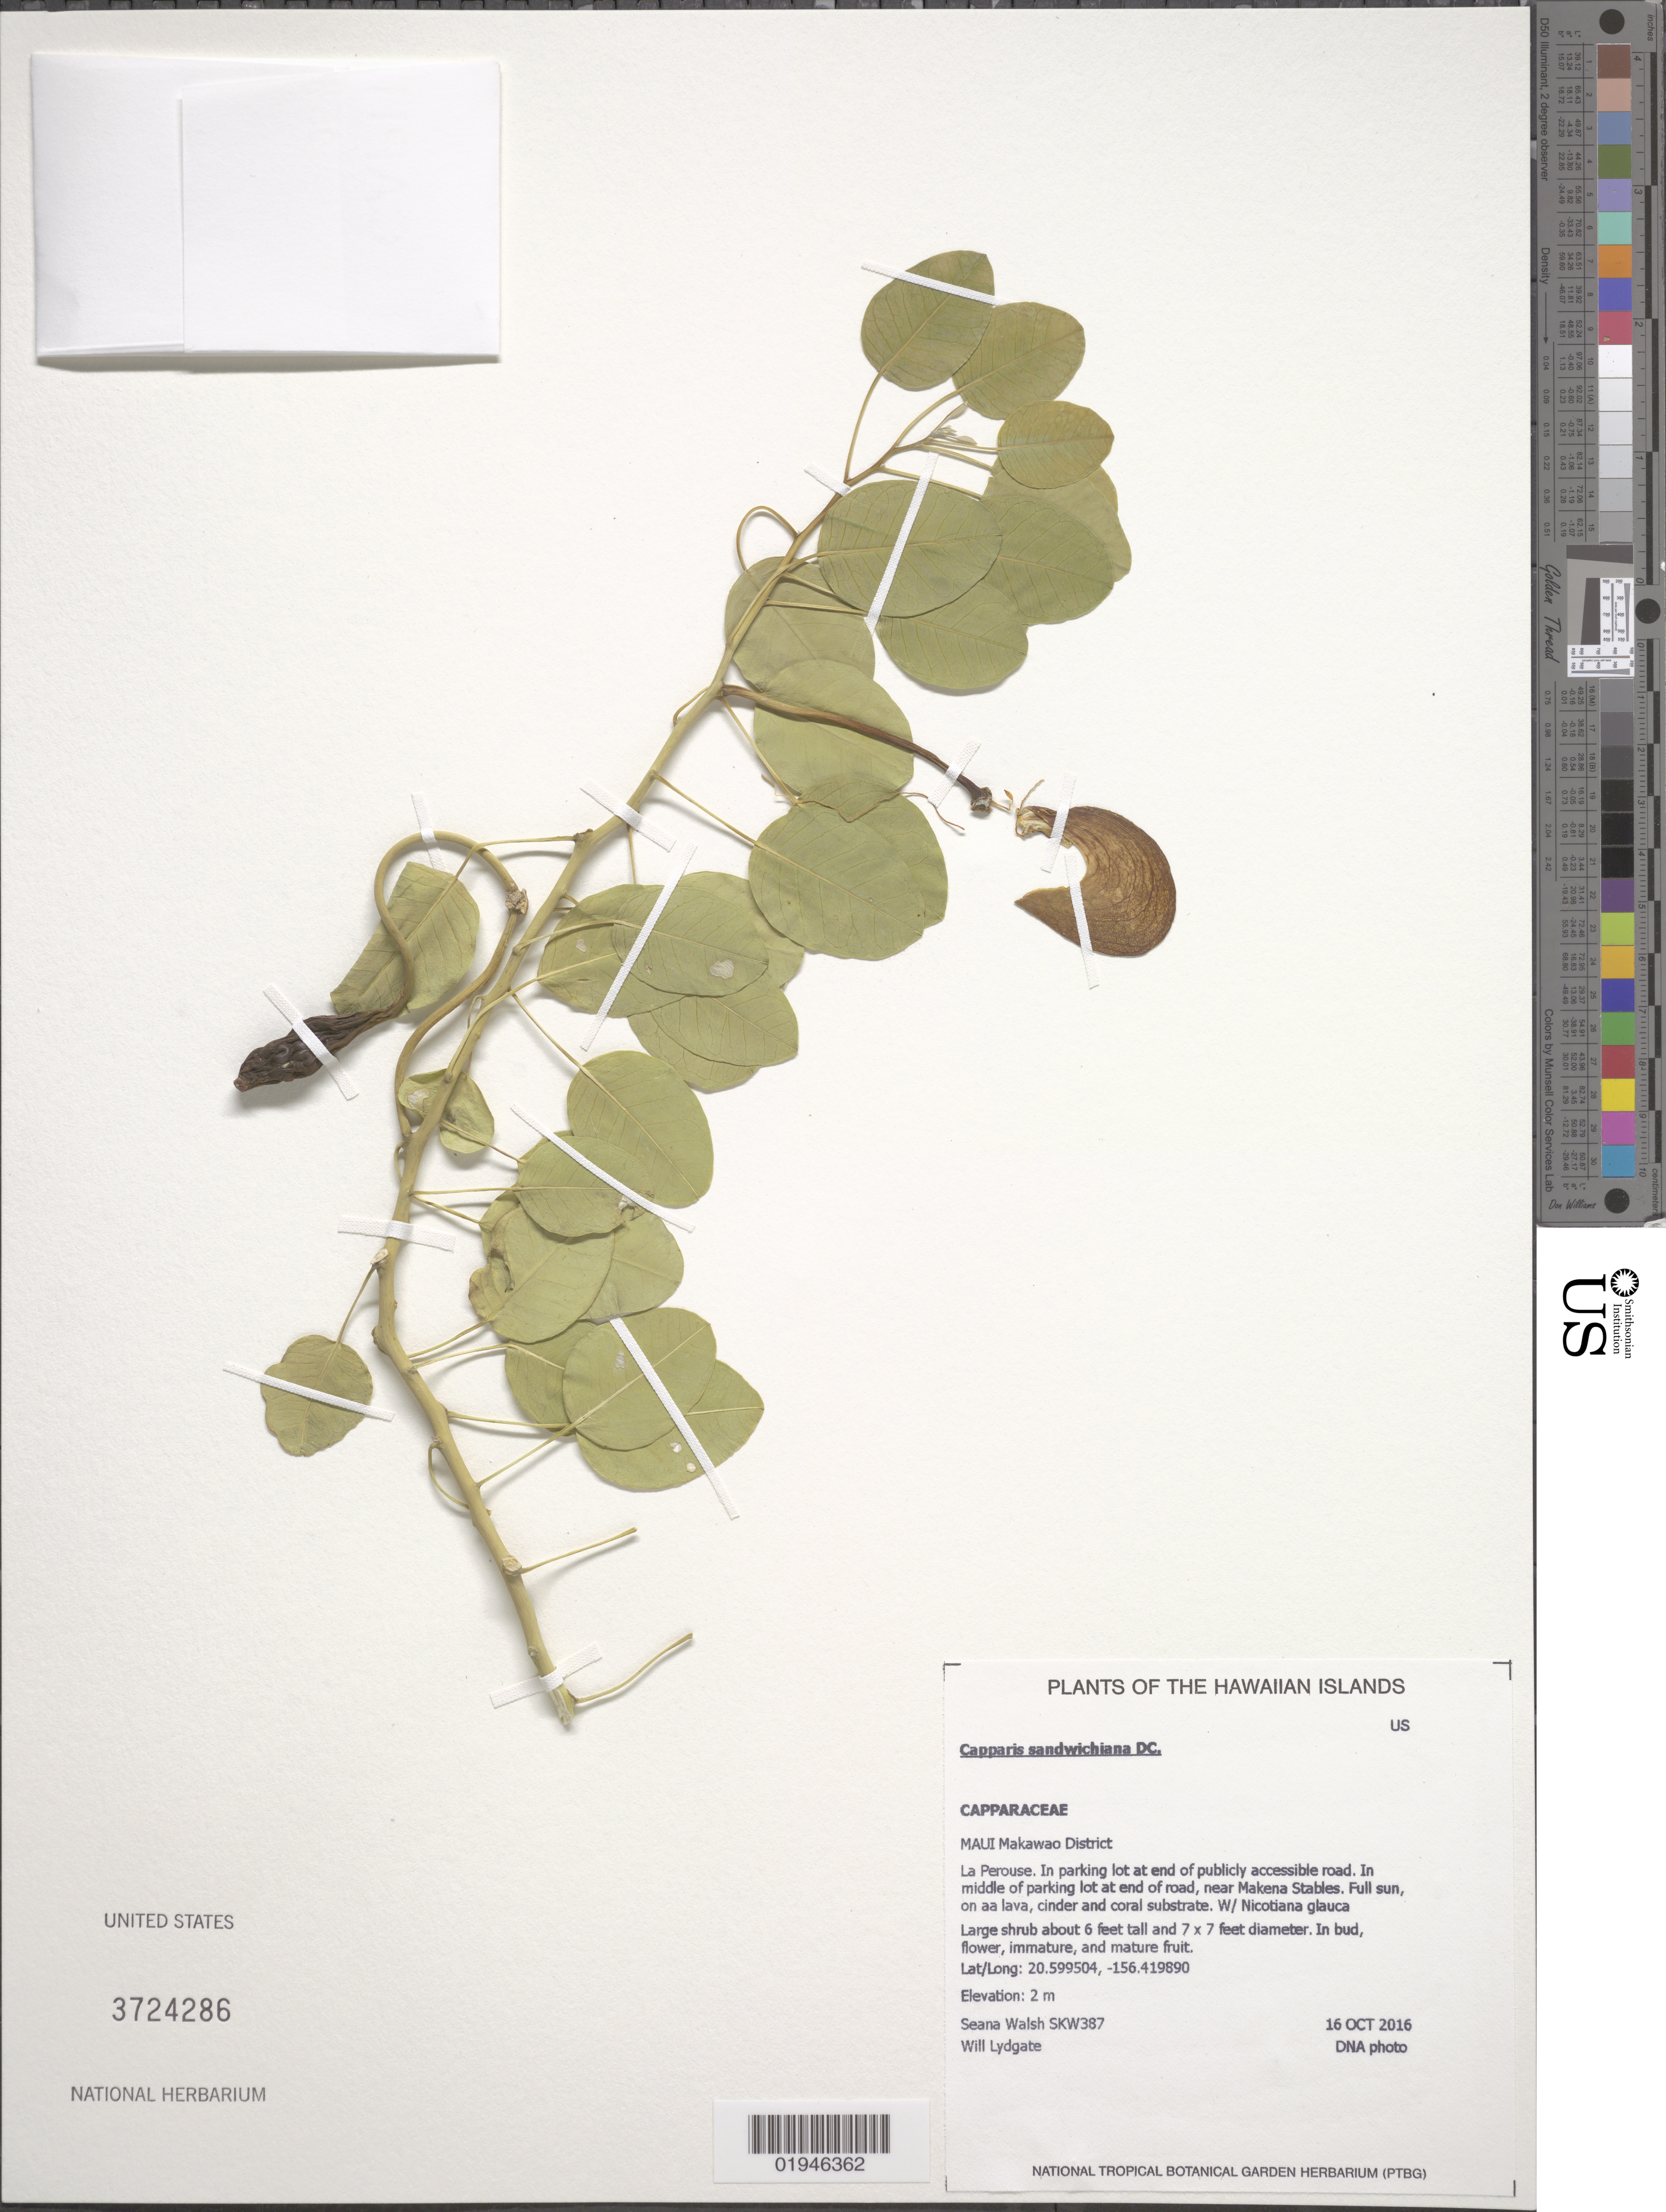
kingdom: Plantae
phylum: Tracheophyta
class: Magnoliopsida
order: Brassicales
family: Capparaceae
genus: Capparis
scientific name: Capparis sandwichiana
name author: DC.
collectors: S. Walsh & W. Lydgate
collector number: SKW387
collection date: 2016-10-16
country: United States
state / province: Hawaii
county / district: Maui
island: Maui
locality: Makawao District, La Perouse, in middle of parking lot at end of road, near Makena Stables.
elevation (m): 2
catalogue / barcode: US 3724286